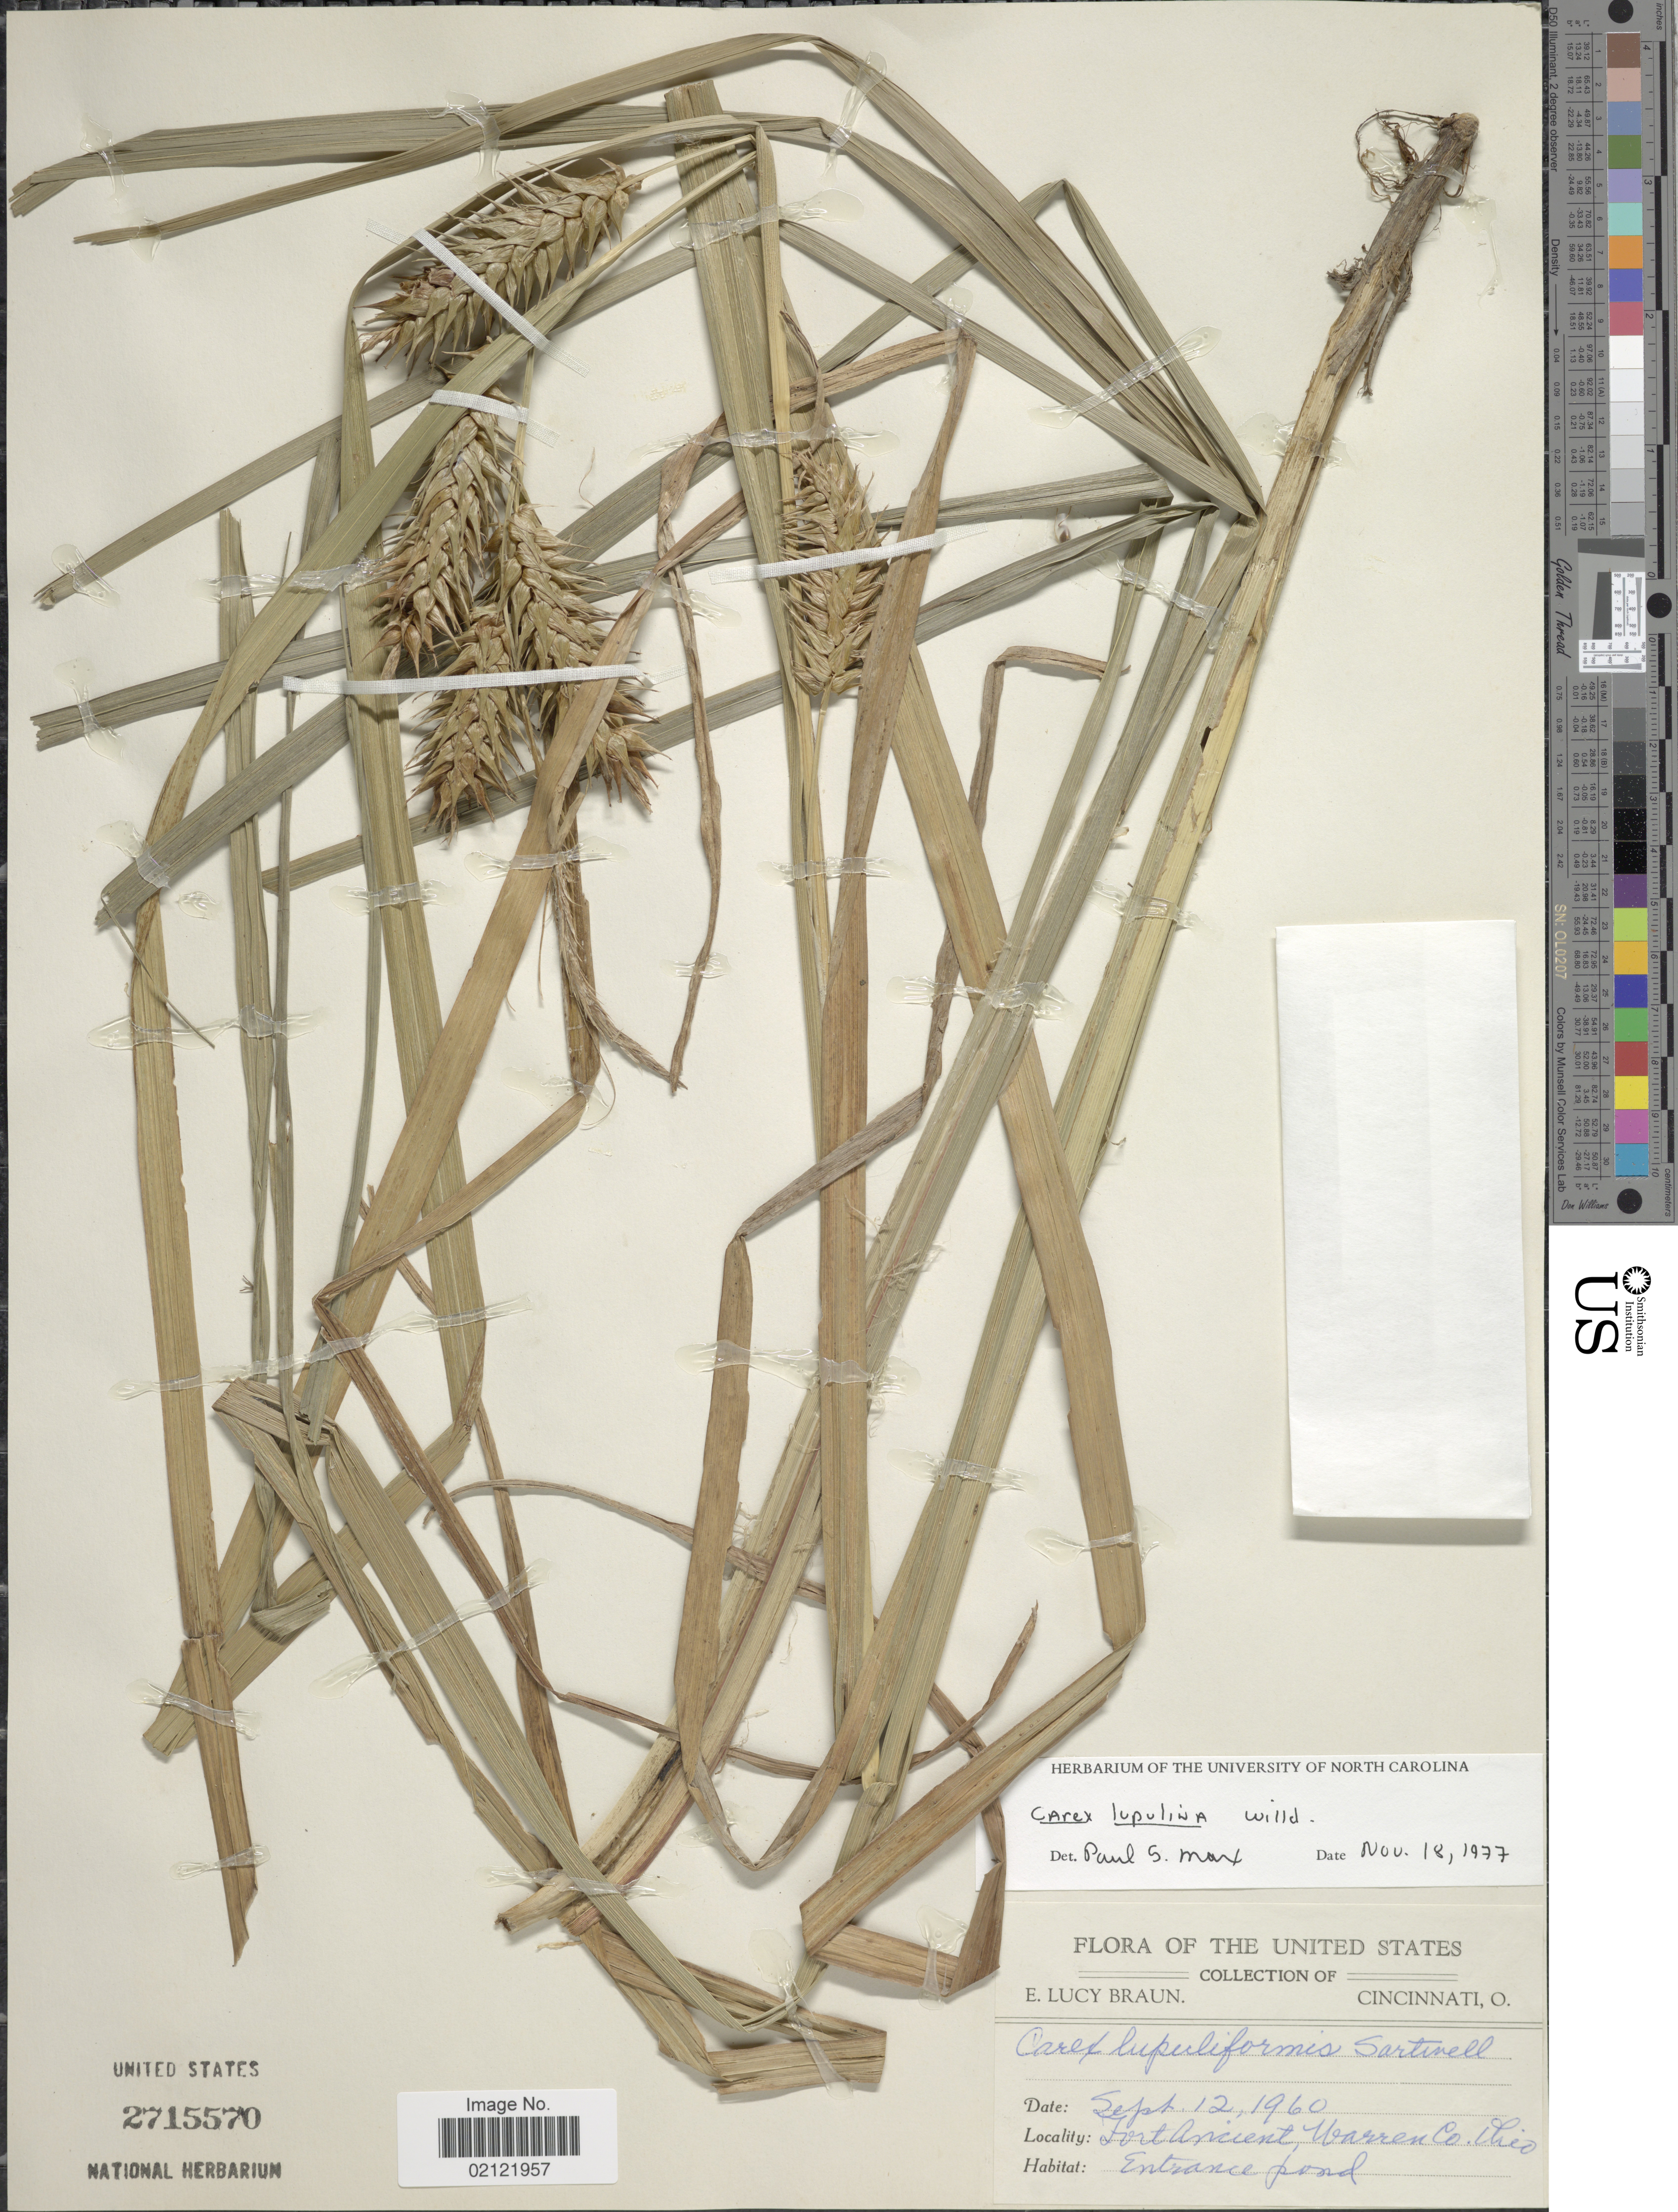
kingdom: Plantae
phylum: Tracheophyta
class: Liliopsida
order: Poales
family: Cyperaceae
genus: Carex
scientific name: Carex lupulina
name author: Muhl. ex Willd.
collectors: E. L. Braun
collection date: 1960-09-12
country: United States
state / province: Ohio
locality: Fort Ancient, Warren Co., Ohio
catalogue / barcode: US 2715570